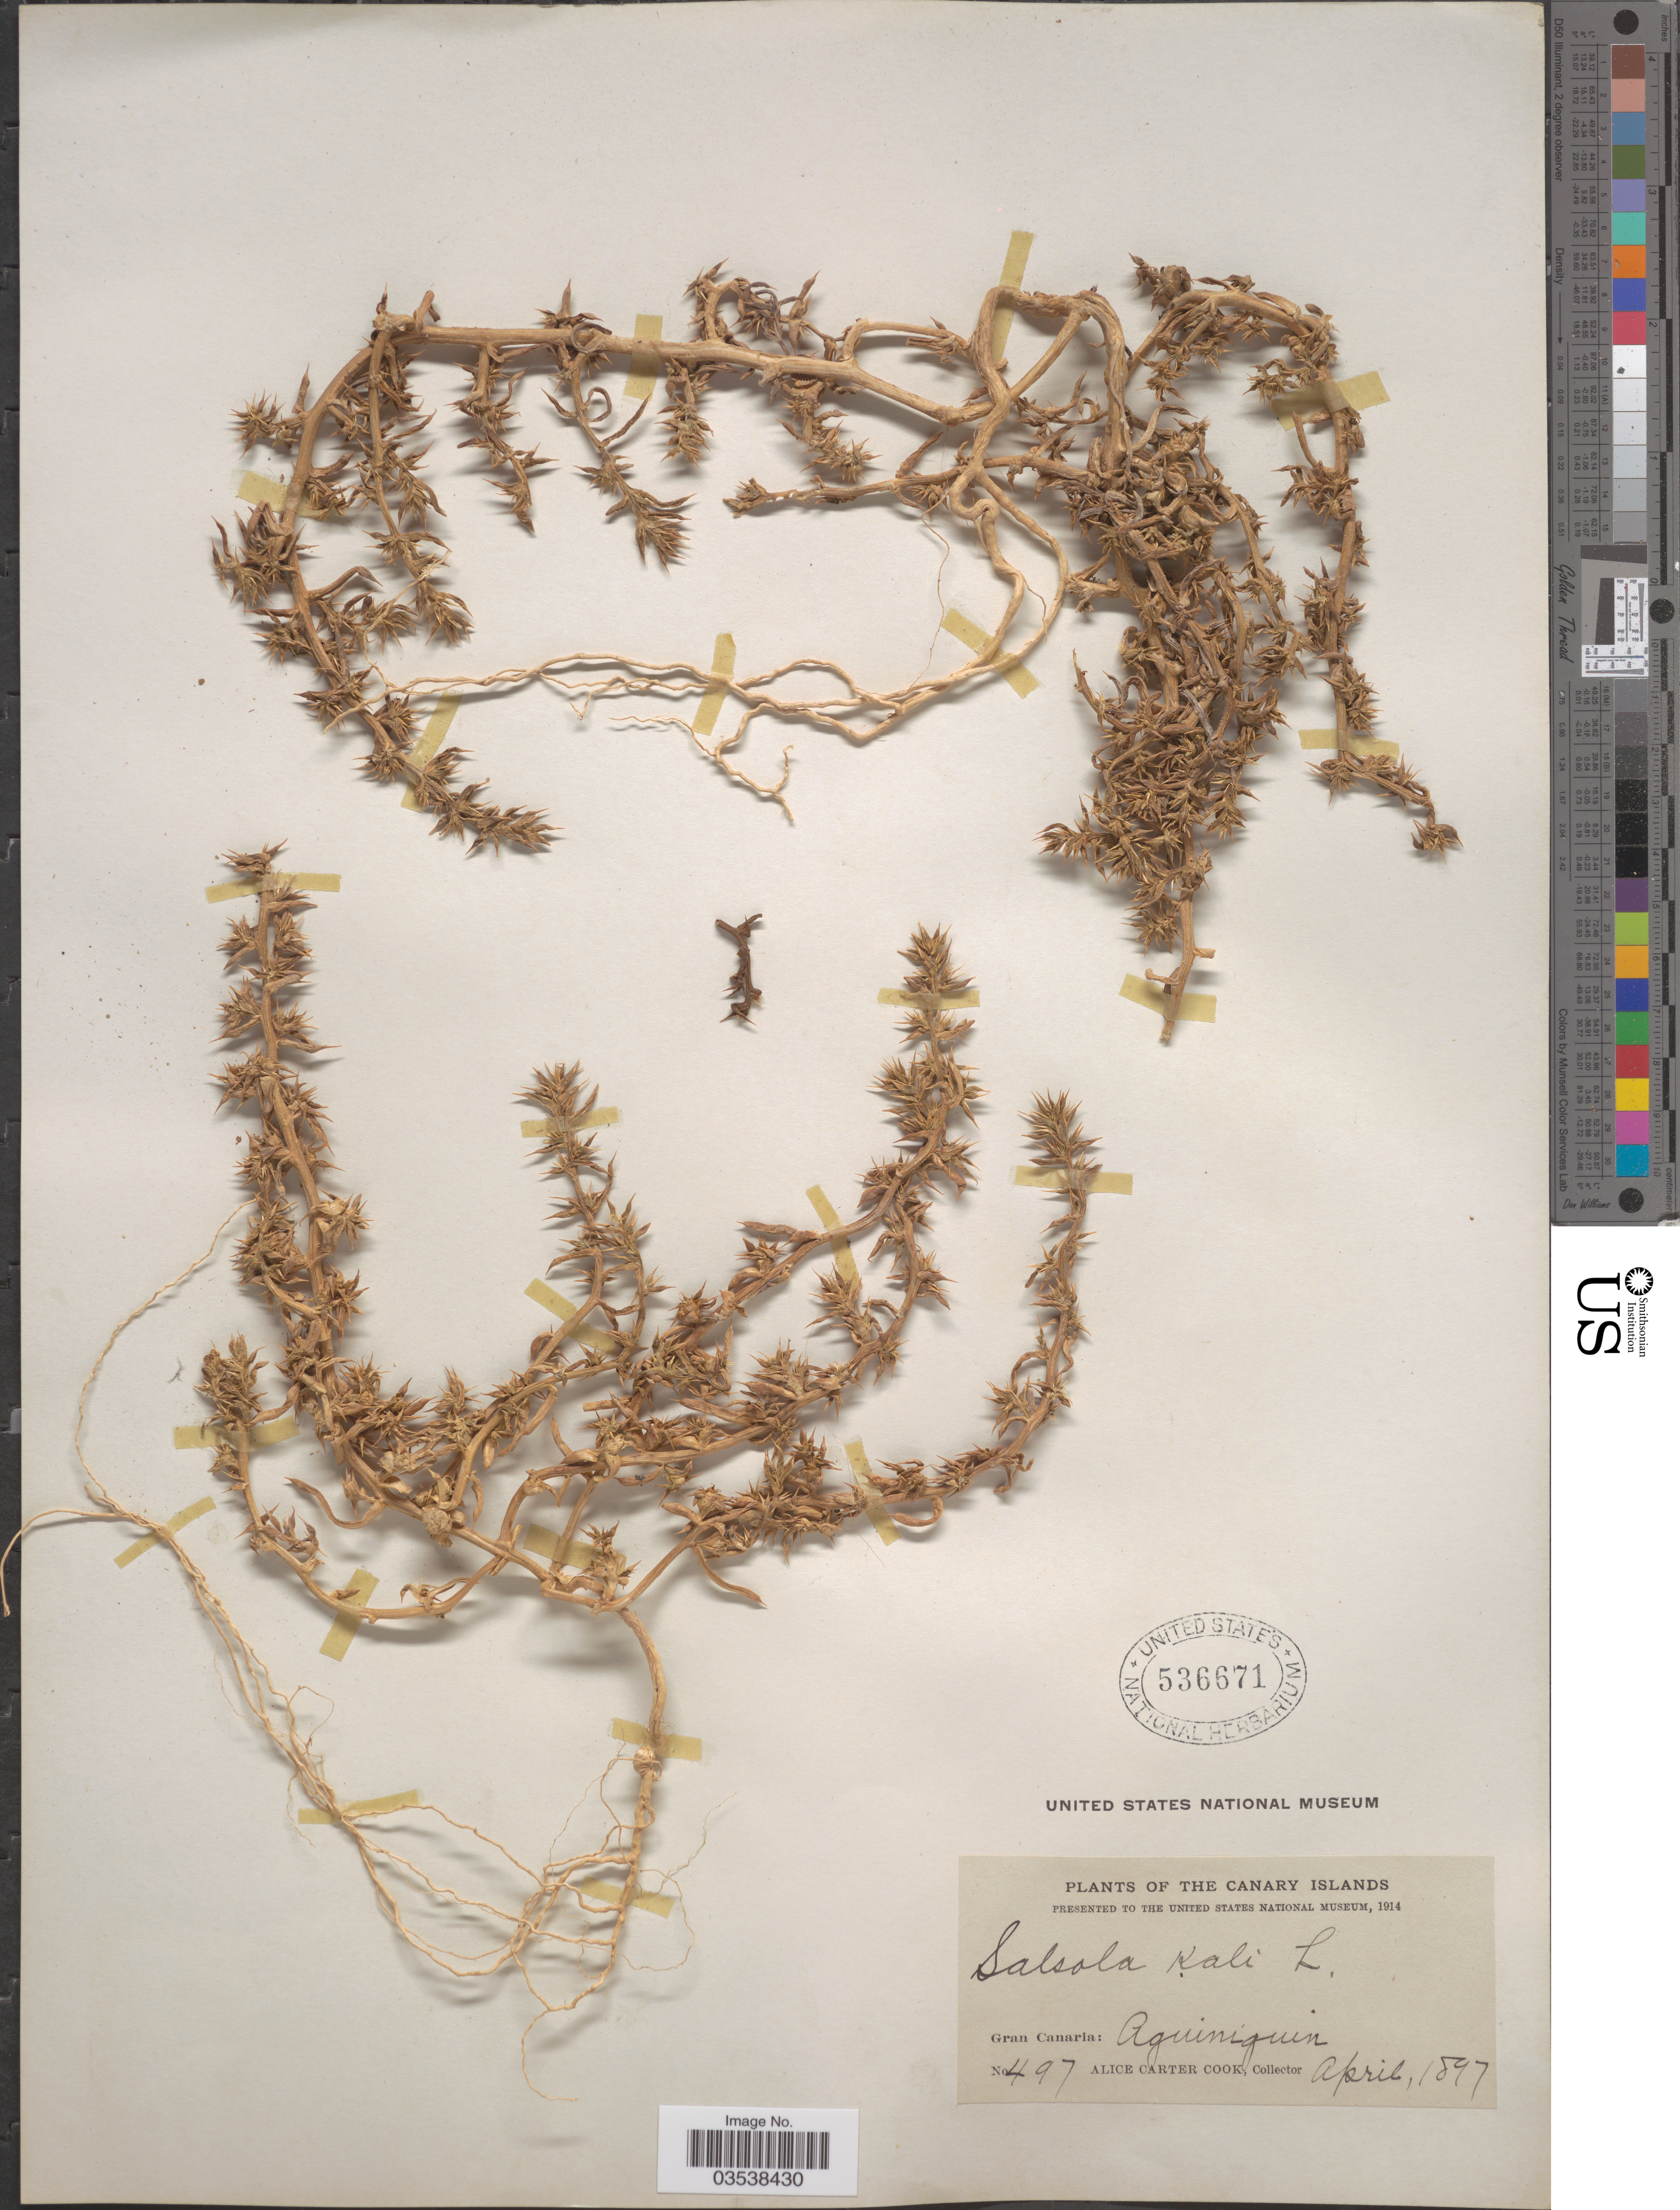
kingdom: Plantae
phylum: Tracheophyta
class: Magnoliopsida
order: Caryophyllales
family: Amaranthaceae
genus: Salsola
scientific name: Salsola kali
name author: L.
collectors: Alice C. Cook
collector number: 497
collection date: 1897-04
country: Spain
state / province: Canarias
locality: The Canary Islands. Gran Canaria: Aguiniguin.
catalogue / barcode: US 536671